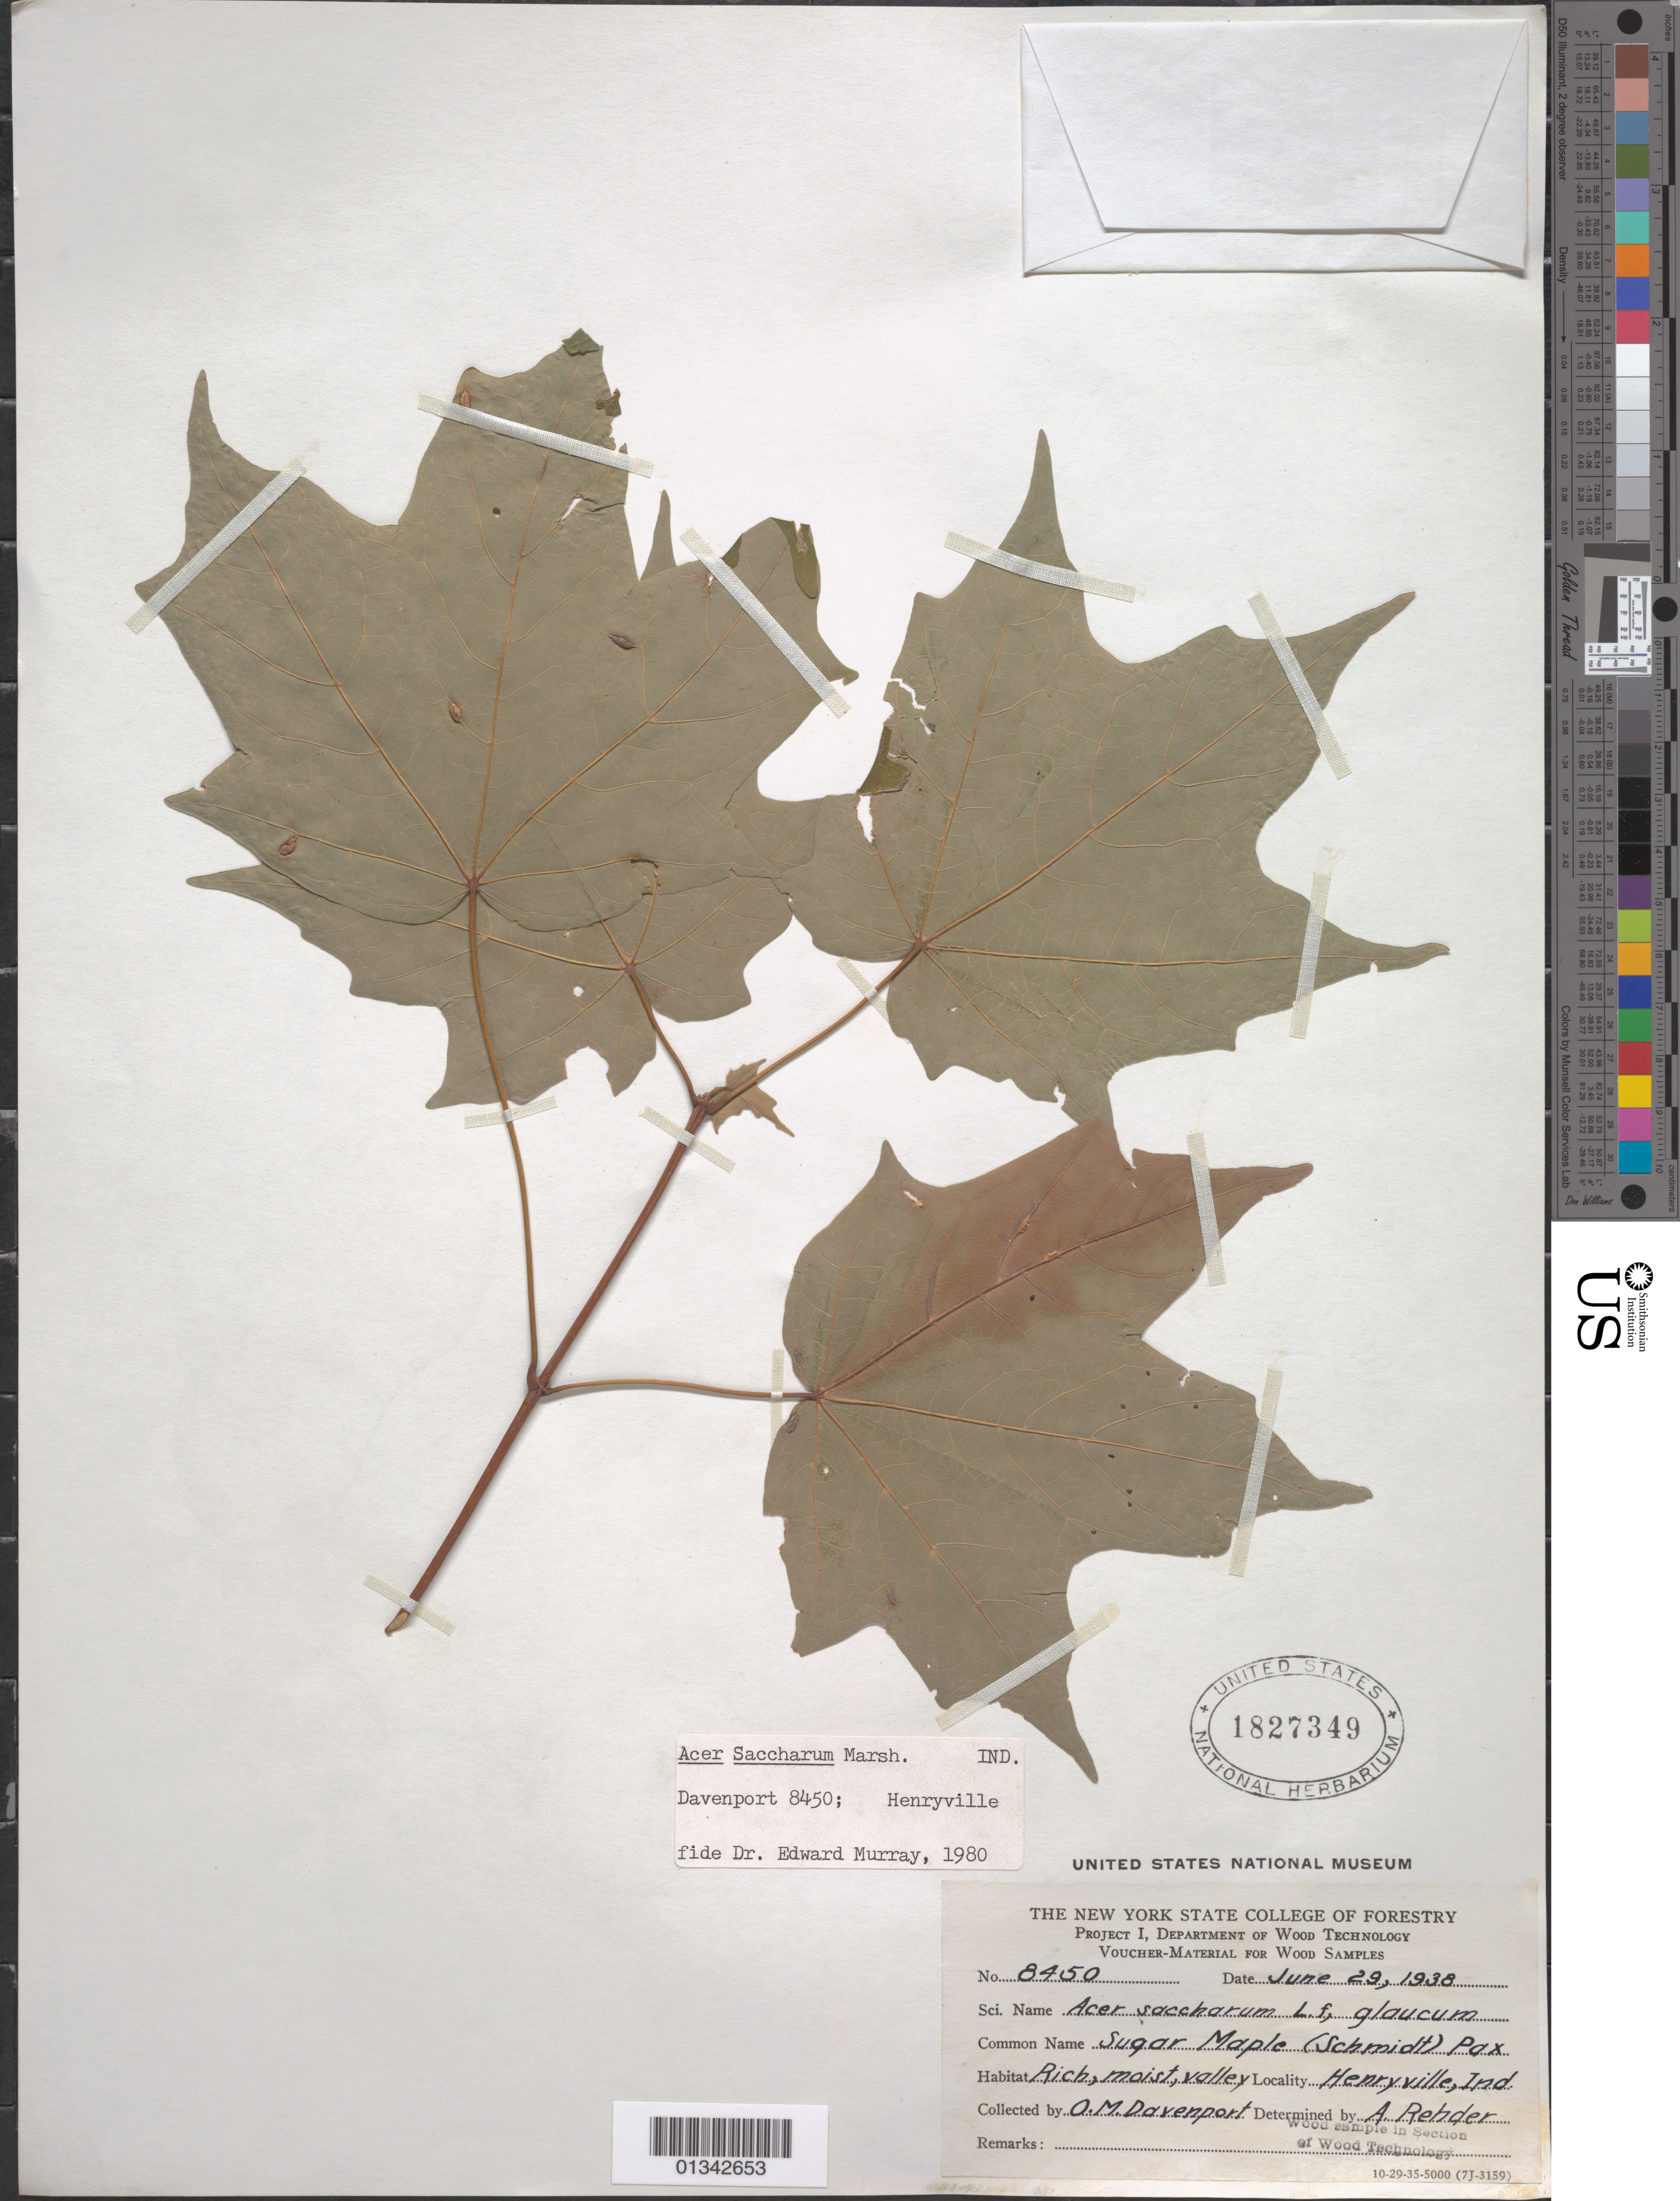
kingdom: Plantae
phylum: Tracheophyta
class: Magnoliopsida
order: Sapindales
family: Sapindaceae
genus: Acer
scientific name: Acer saccharum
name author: Marshall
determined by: Murray, Edward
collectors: O. M. Davenport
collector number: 8450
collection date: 1938-06-29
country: United States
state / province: Indiana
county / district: Clark County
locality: Henryville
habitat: Rich, moist valley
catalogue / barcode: US 1827349